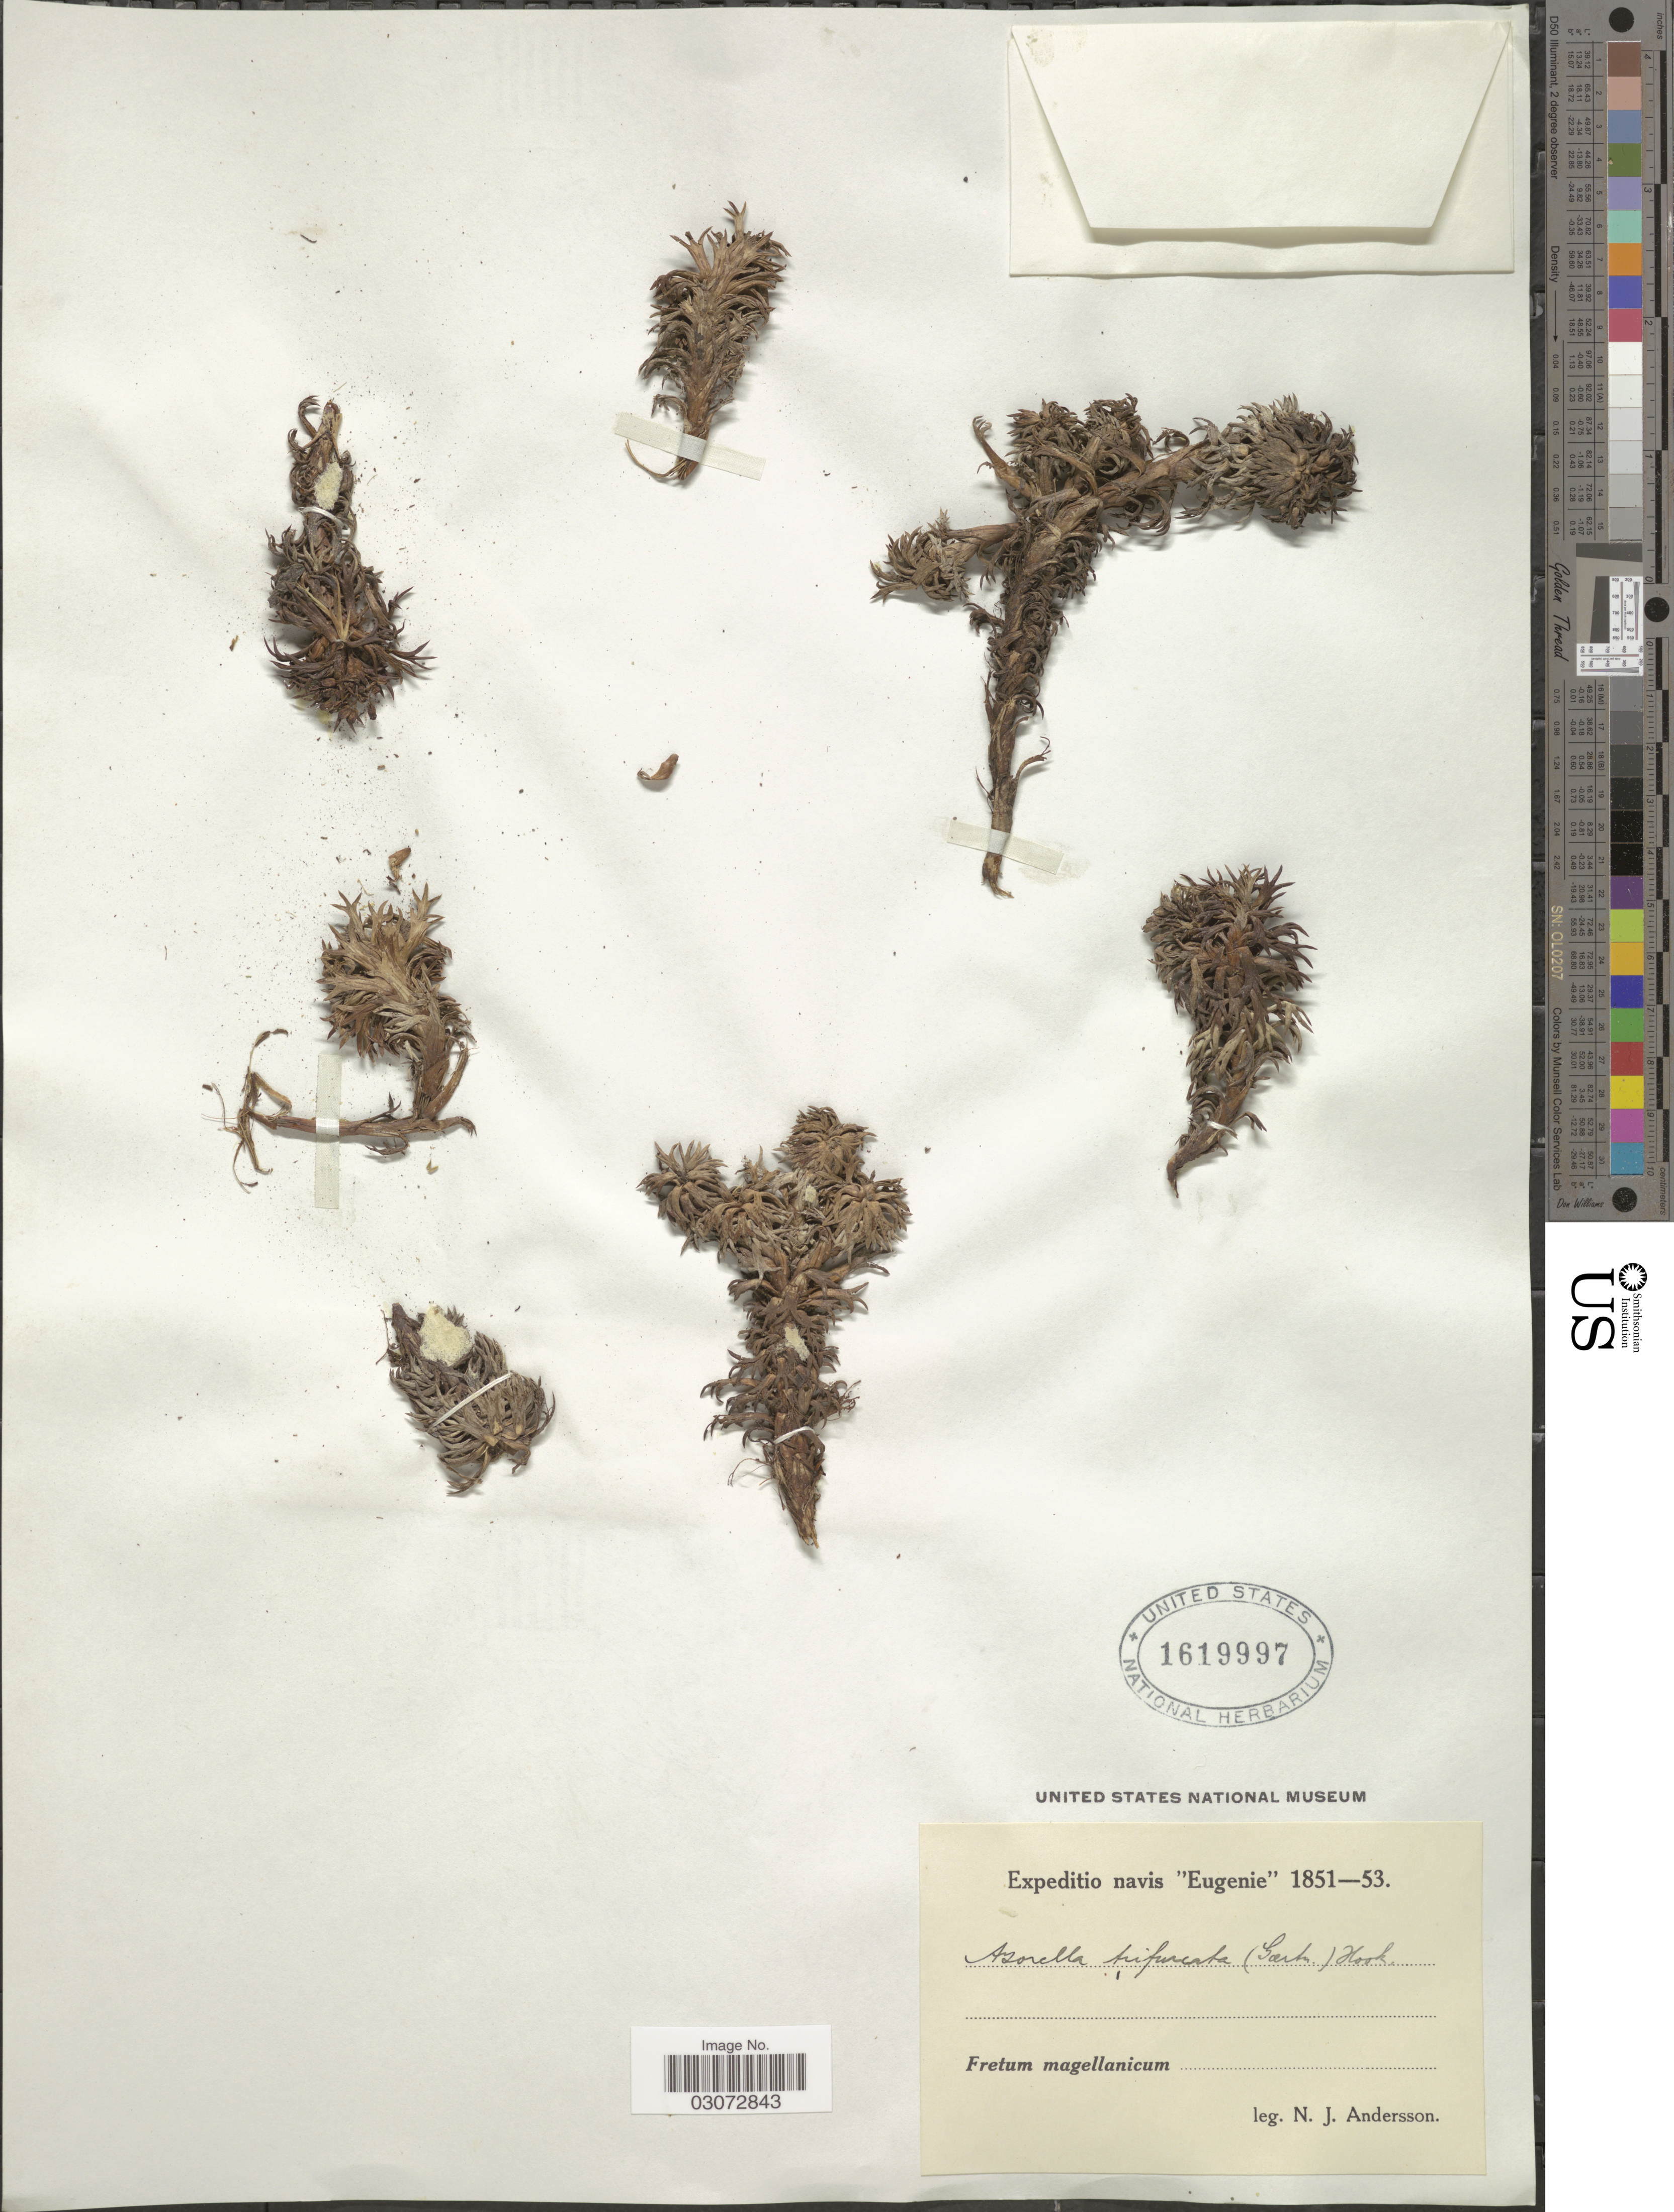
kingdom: Plantae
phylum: Tracheophyta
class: Magnoliopsida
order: Apiales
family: Apiaceae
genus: Azorella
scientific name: Azorella trifurcata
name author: (Gaertn.) Pers.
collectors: N. J. Andersson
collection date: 1851/1853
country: Chile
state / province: Magallanes y de la Antártica Chilena (XII)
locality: Fretum magellanicum.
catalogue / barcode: US 1619997